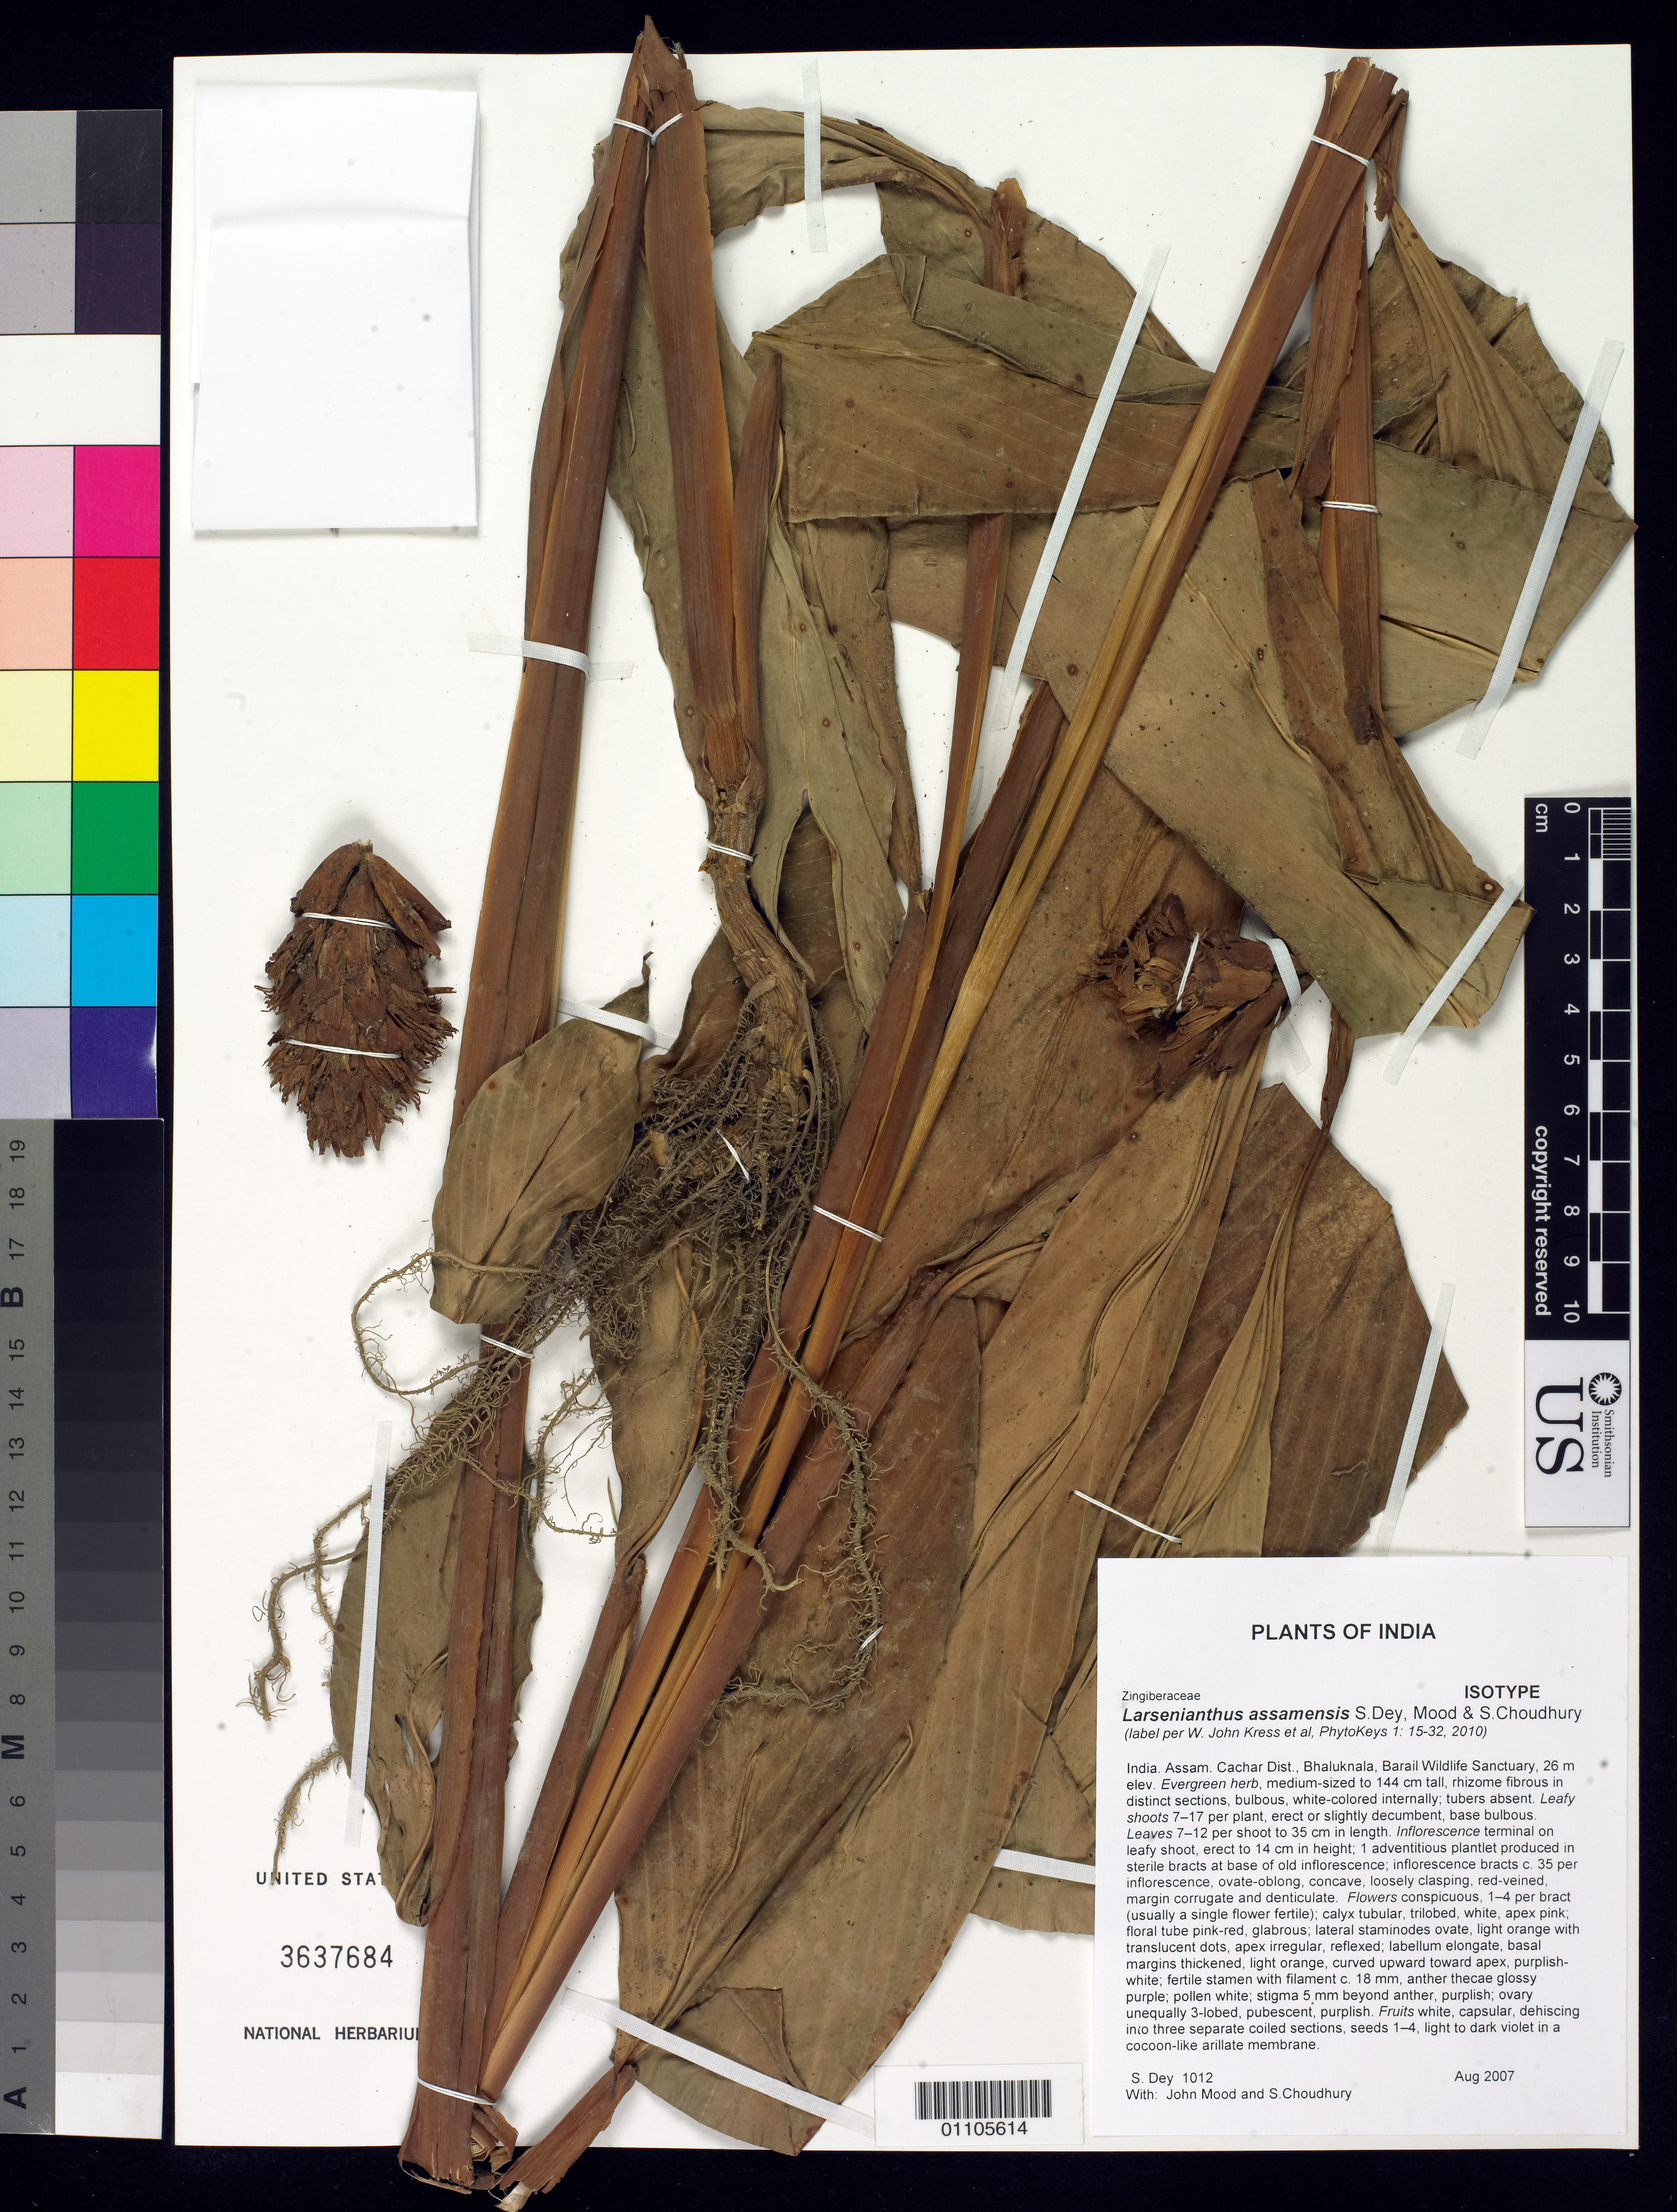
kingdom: Plantae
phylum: Tracheophyta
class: Liliopsida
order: Zingiberales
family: Zingiberaceae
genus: Larsenianthus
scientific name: Larsenianthus assamensis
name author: S. Dey et al.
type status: Isotype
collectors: S. Dey, J. Mood & S. Choudhury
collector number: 1012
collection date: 2007-08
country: India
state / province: Assam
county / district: Cachar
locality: Assam. Cachar Dist., Bhaluknala, Barail Wildlife Sanctuary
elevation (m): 26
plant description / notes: "Label per W. John Kress et al., PhytoKeys 1: 15-32, 2010"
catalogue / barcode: US 3637684